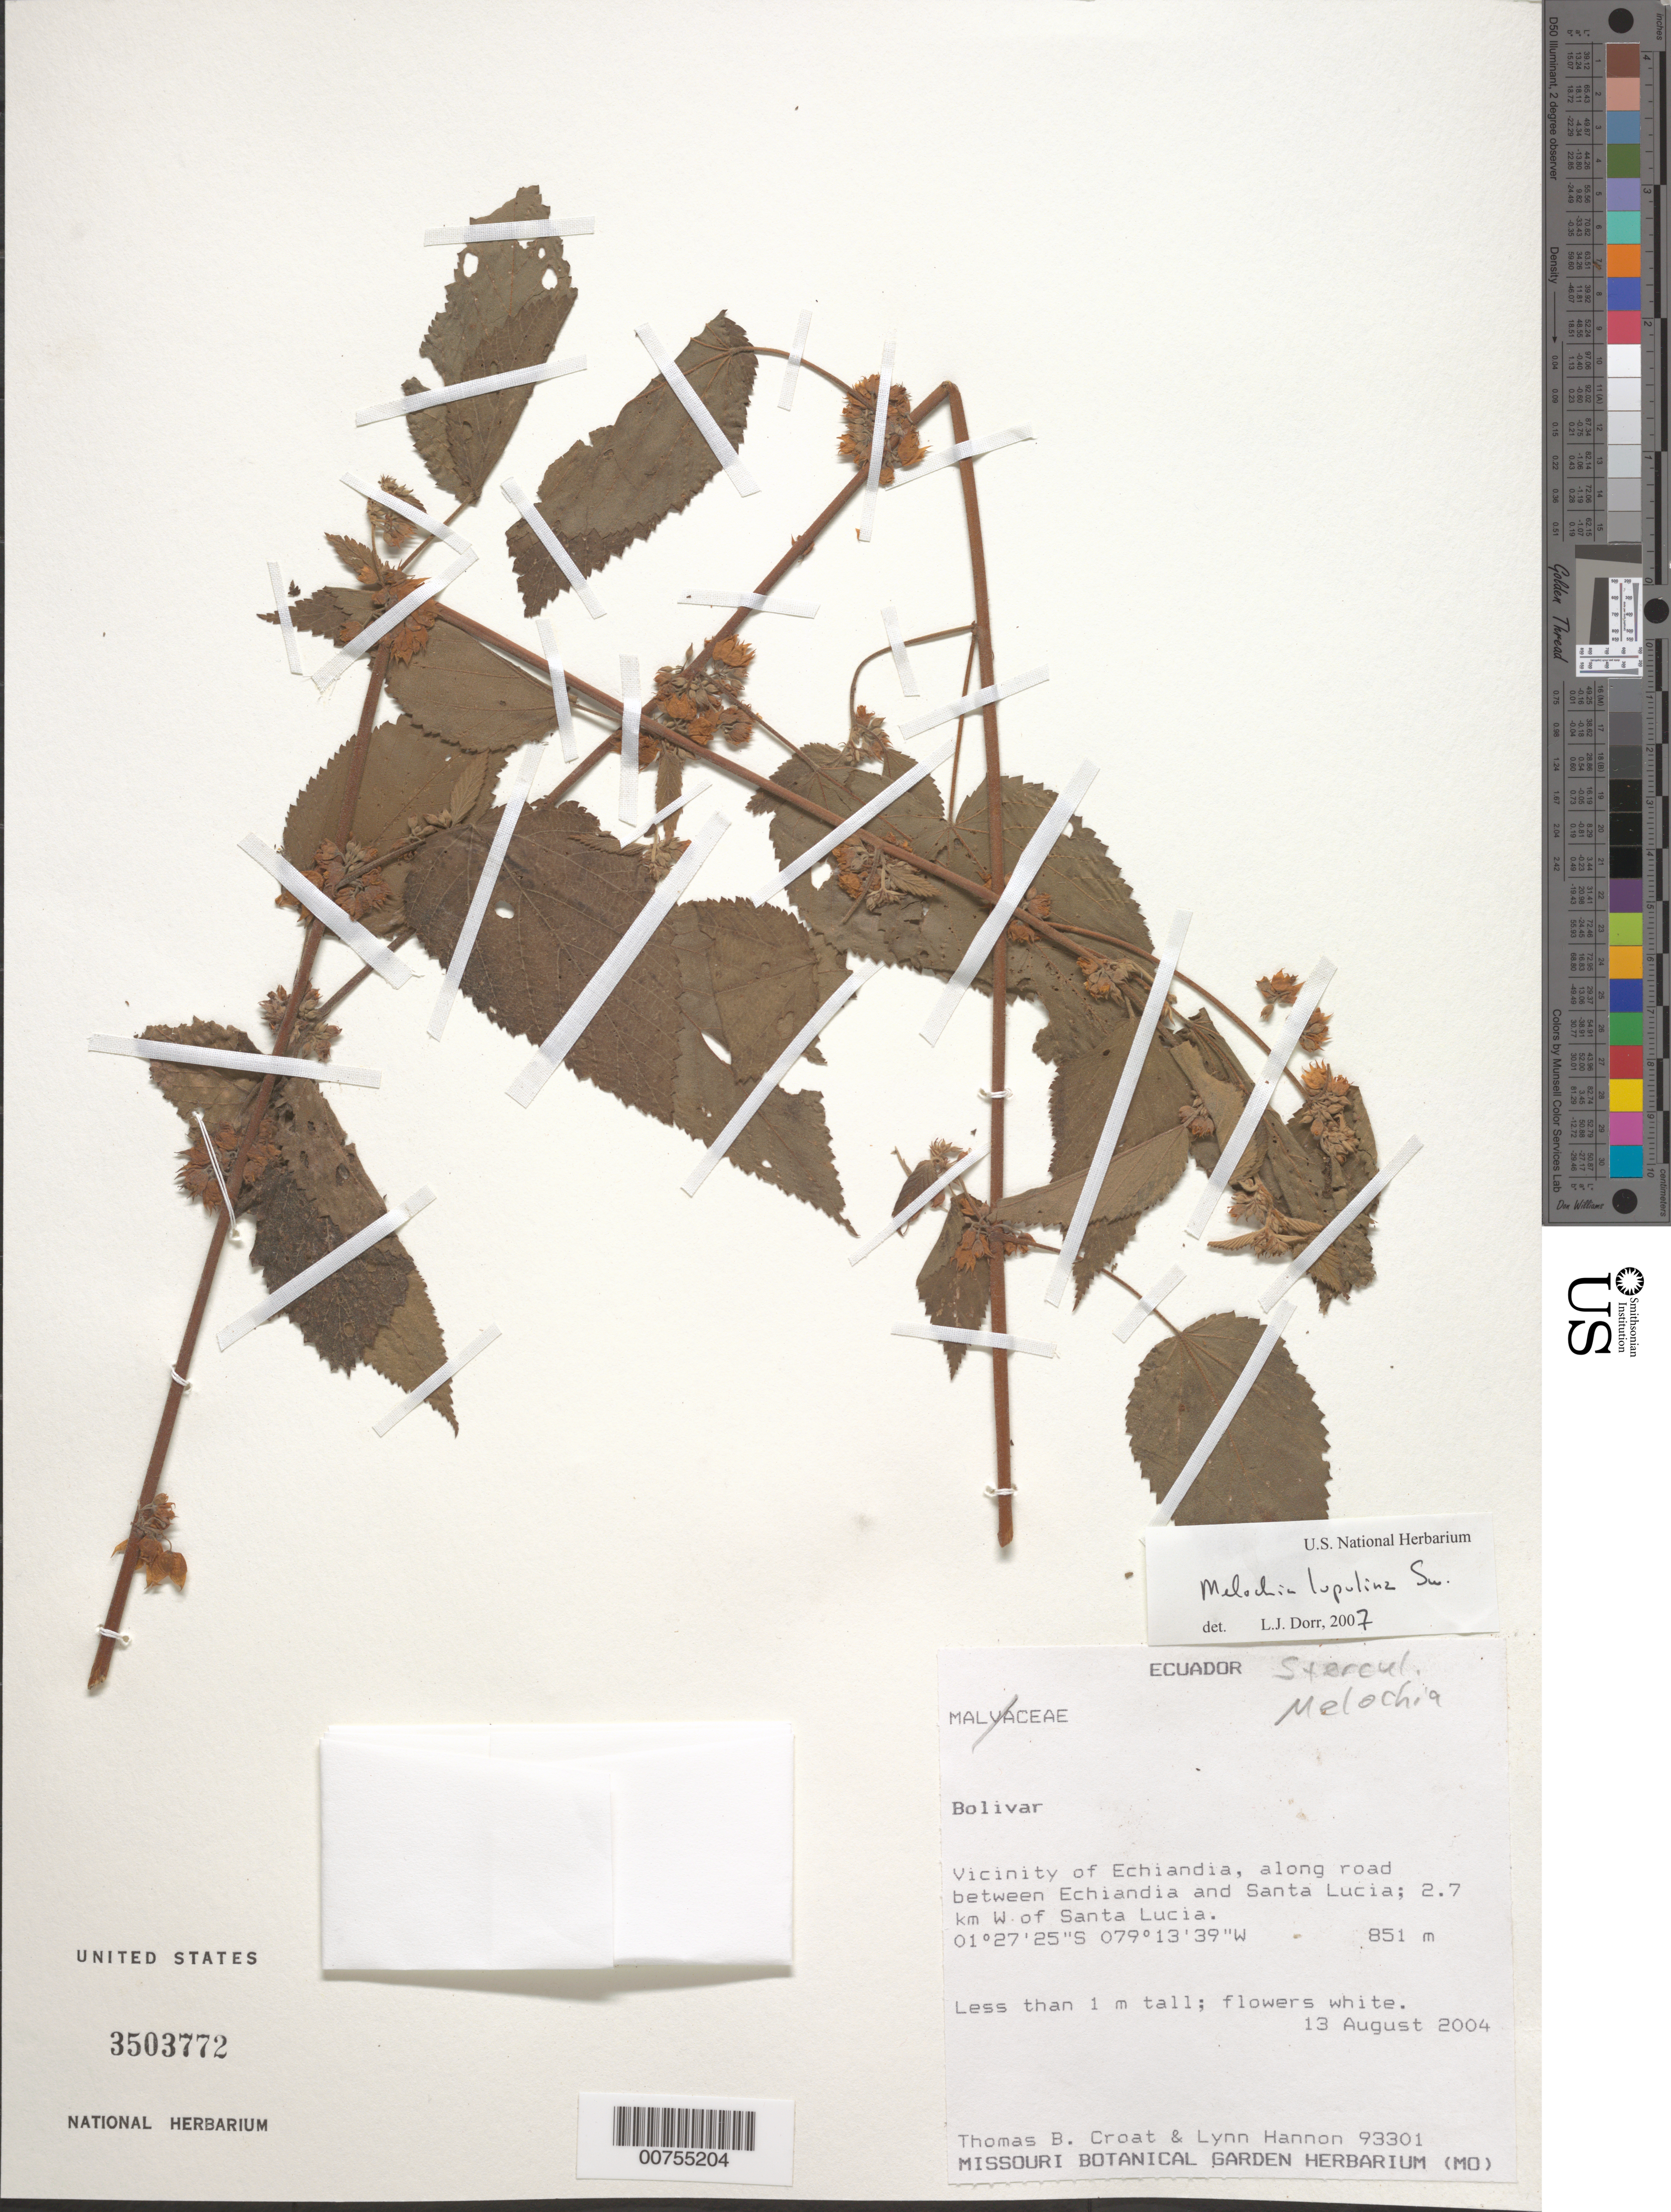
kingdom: Plantae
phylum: Tracheophyta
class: Magnoliopsida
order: Malvales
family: Malvaceae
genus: Melochia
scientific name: Melochia lupulina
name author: Sw.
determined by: Dorr, L. J., (BOT), Smithsonian Institution - National Museum of Natural History (UNITED STATES)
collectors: T. B. Croat & L. Hannon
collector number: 93301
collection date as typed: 13 Aug 2004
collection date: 2004-08-13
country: Ecuador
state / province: Bolivar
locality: Vicinity of Echiandia, along road between Echiandia and Santa Lucia; 2.7 km W of Santa Lucia.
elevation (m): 851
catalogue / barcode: US 3503772